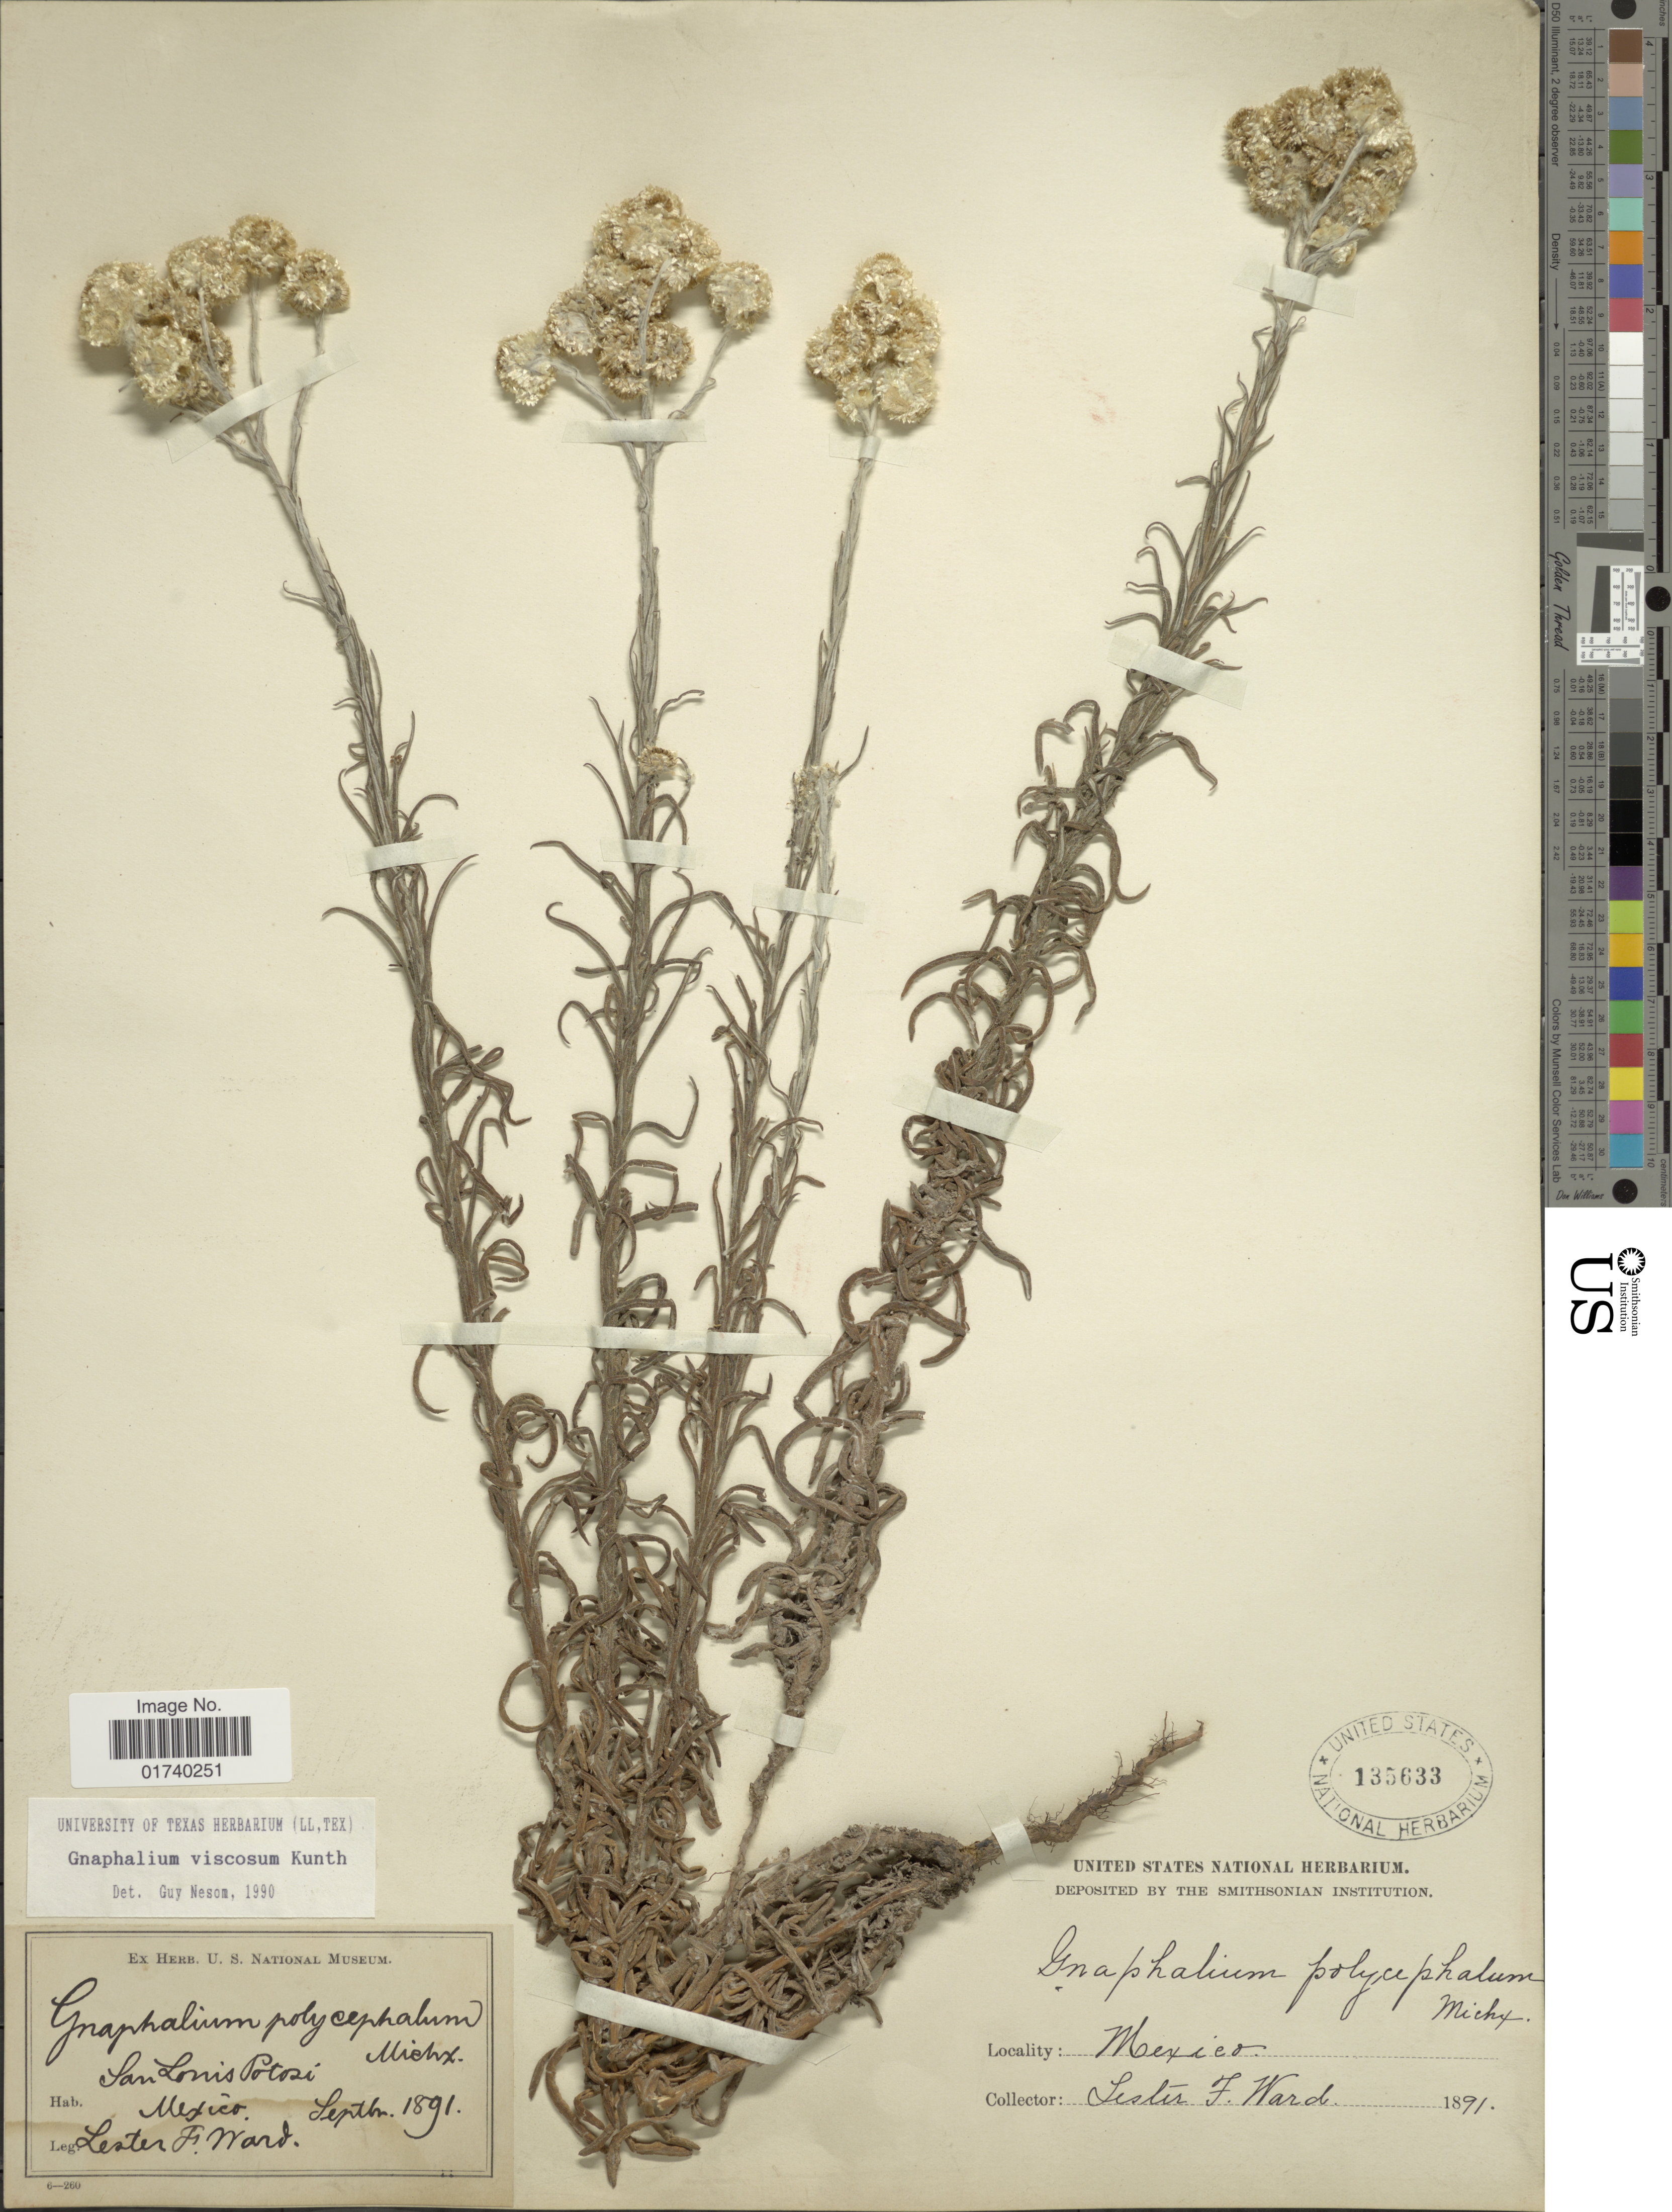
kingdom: Plantae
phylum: Tracheophyta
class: Magnoliopsida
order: Asterales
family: Asteraceae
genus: Pseudognaphalium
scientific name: Pseudognaphalium viscosum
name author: (Kunth) Anderb.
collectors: L. F. Ward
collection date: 1891-08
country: Mexico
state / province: San Luis Potosí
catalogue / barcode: US 135633